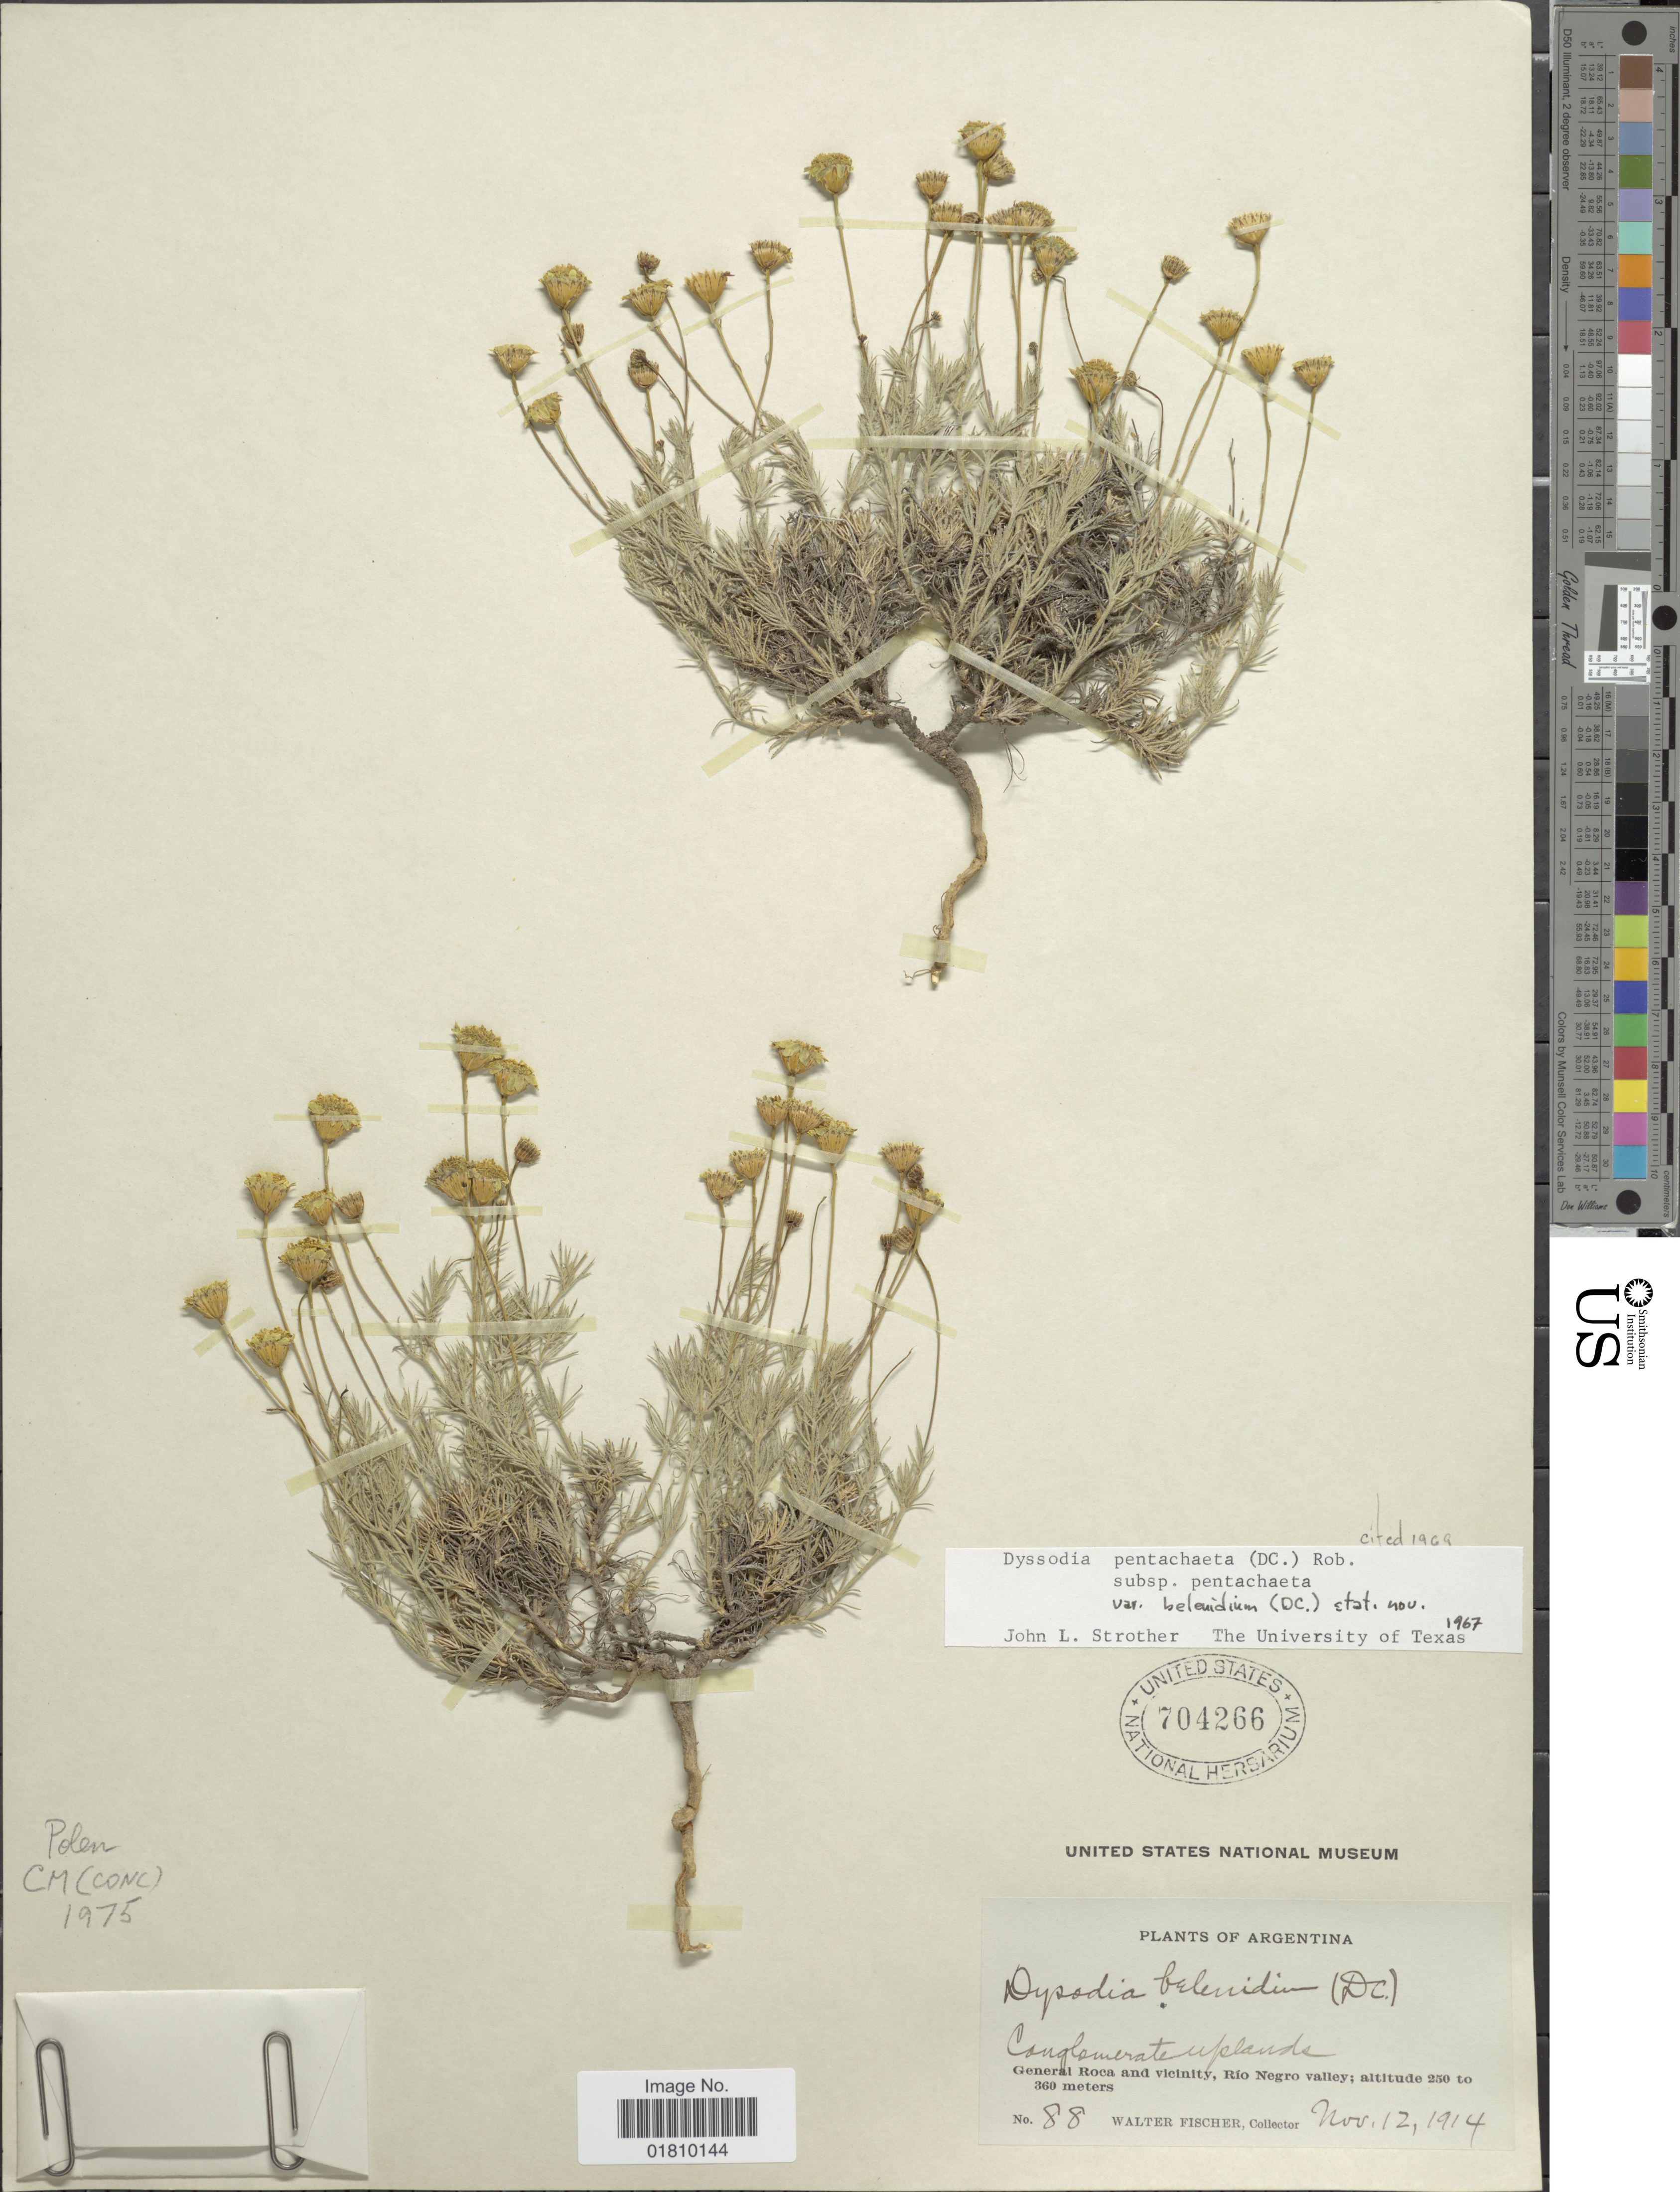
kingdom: Plantae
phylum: Tracheophyta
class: Magnoliopsida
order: Asterales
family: Asteraceae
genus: Thymophylla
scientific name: Thymophylla pentachaeta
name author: (DC.) Small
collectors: W. Fischer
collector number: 88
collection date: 1914-11-12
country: Argentina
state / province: Rio Negro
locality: Confomerate uplandds, General Roca and vicinity,RioNegro valley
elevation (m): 250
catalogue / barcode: US 704266